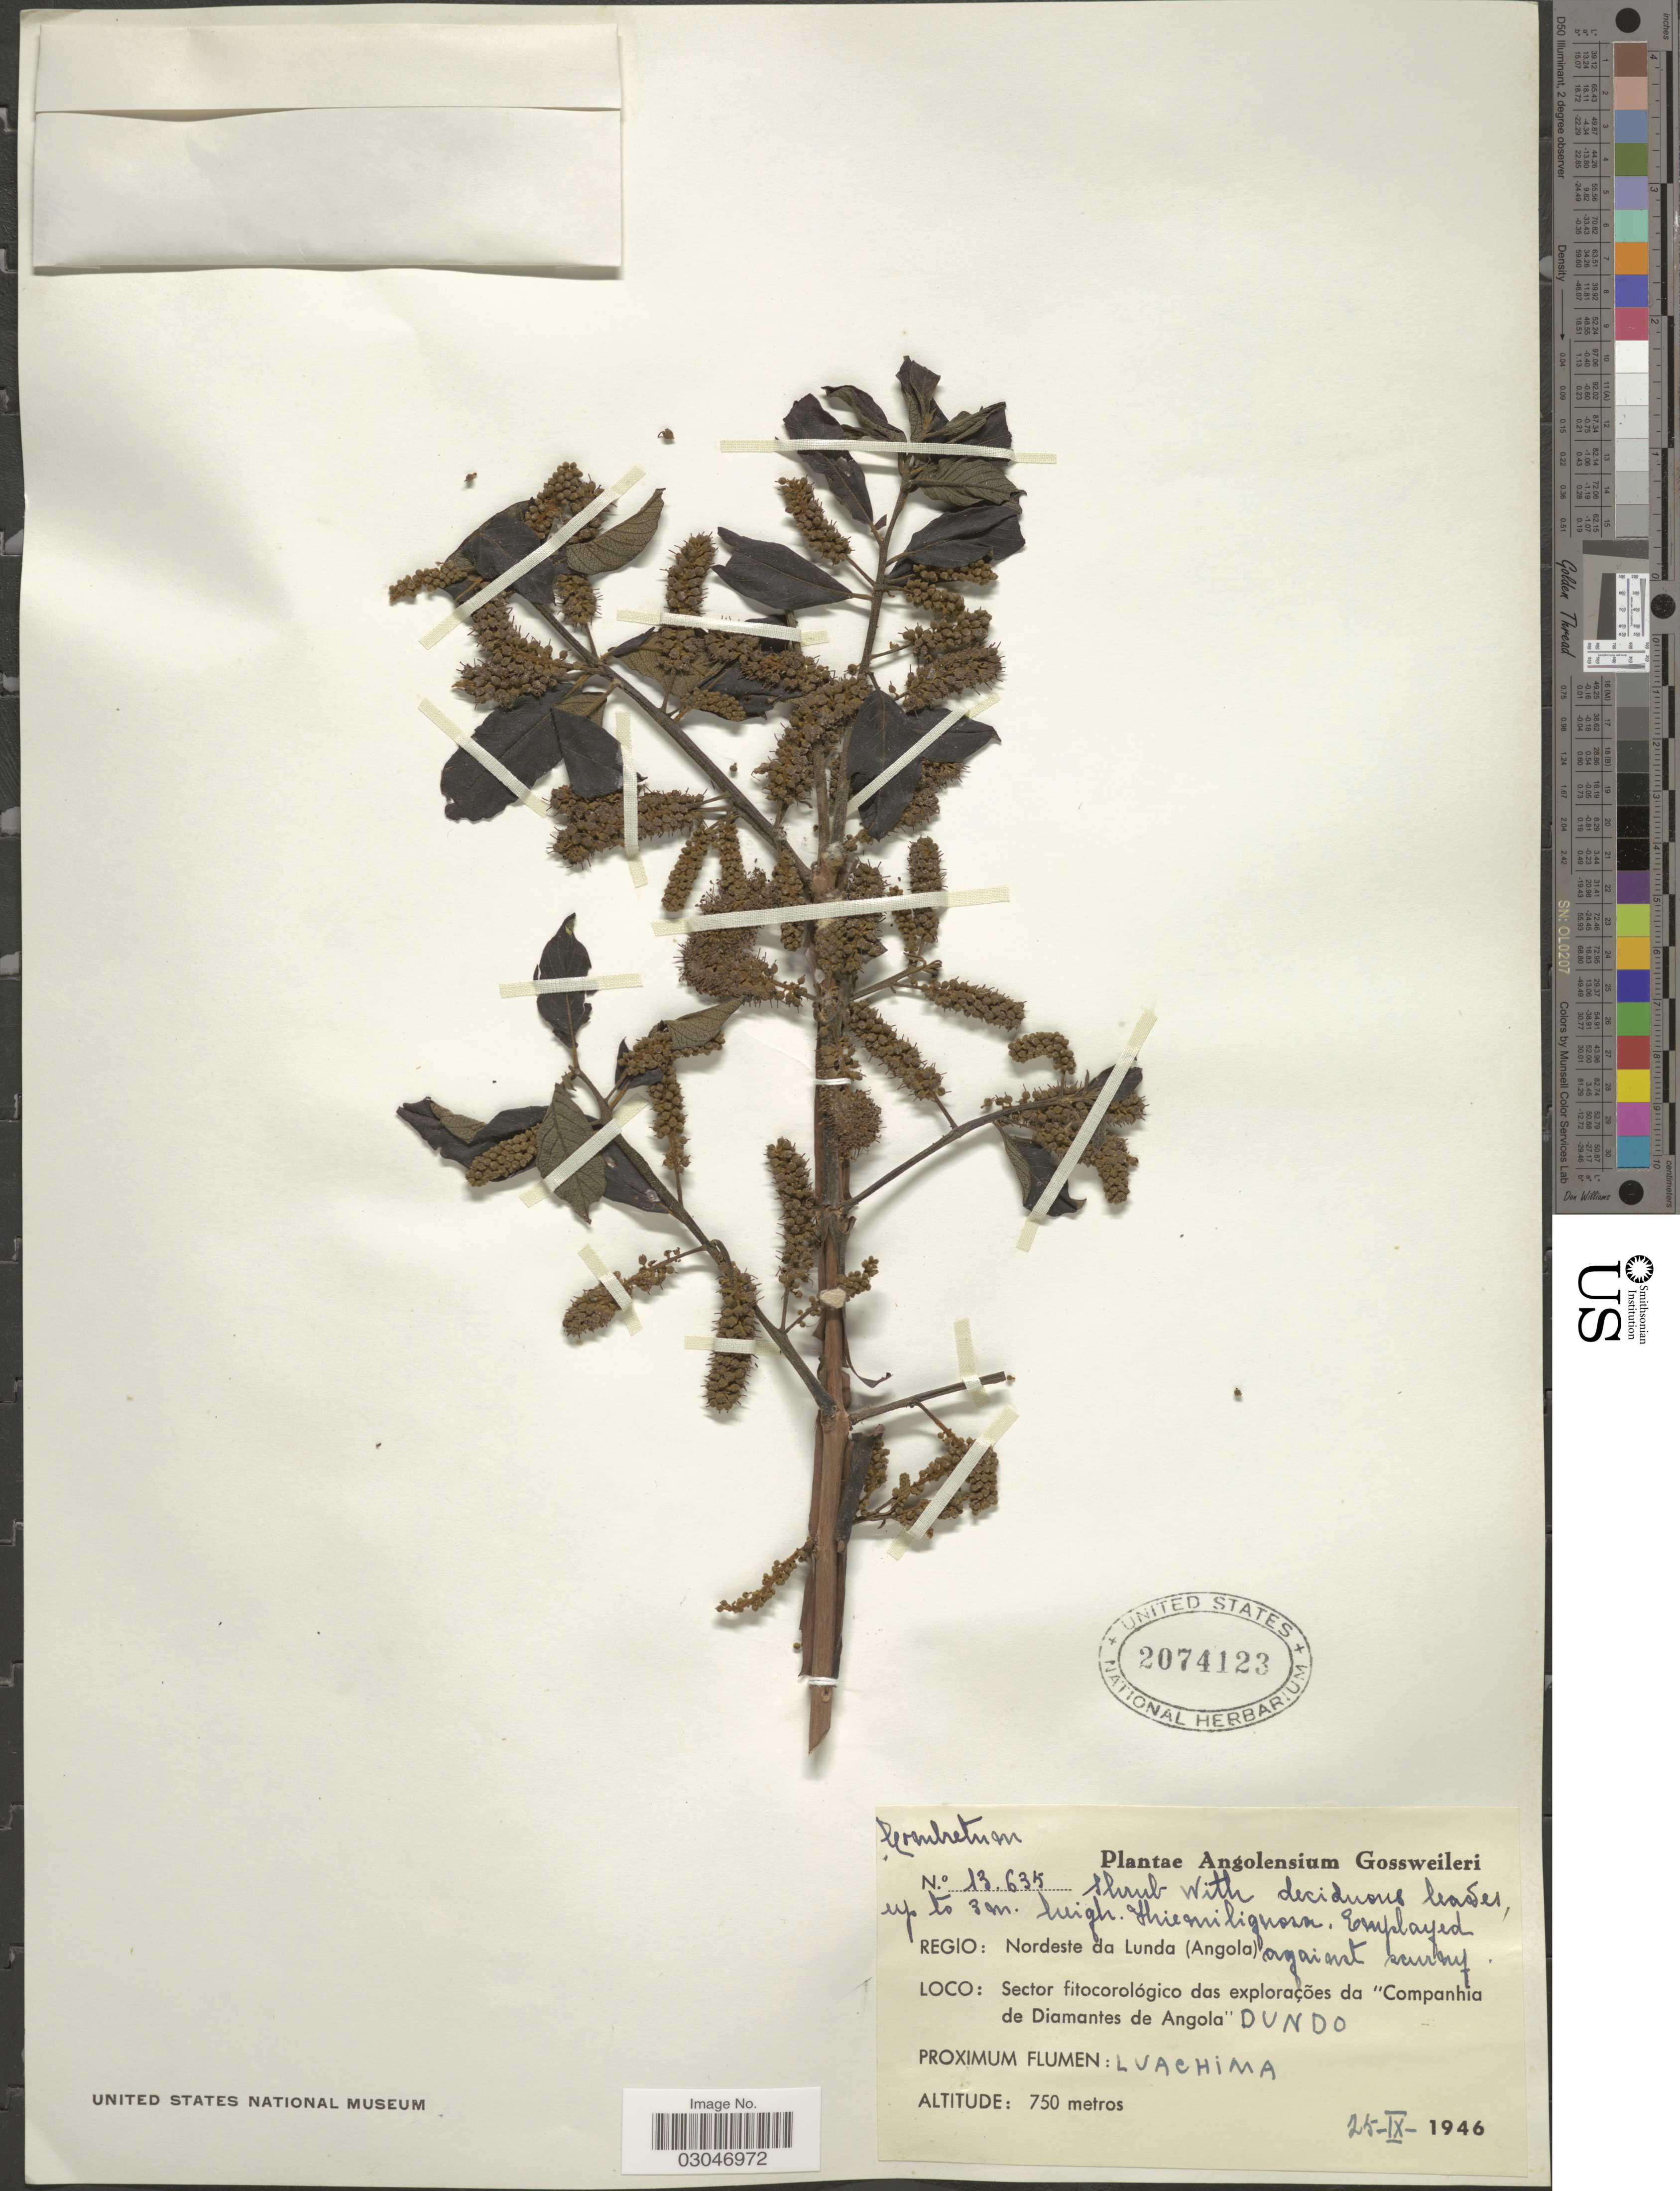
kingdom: Plantae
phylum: Tracheophyta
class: Magnoliopsida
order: Myrtales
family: Combretaceae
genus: Combretum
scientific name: Combretum sp.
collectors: -. Gossweiler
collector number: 13635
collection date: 1946-09-25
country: Angola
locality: Regio: Nordeste da Lunda (Angola), Sector fitocorológico das explorações da "Campanhia de Diamantes de Angola" Dundo.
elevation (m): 750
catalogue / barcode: US 2074123